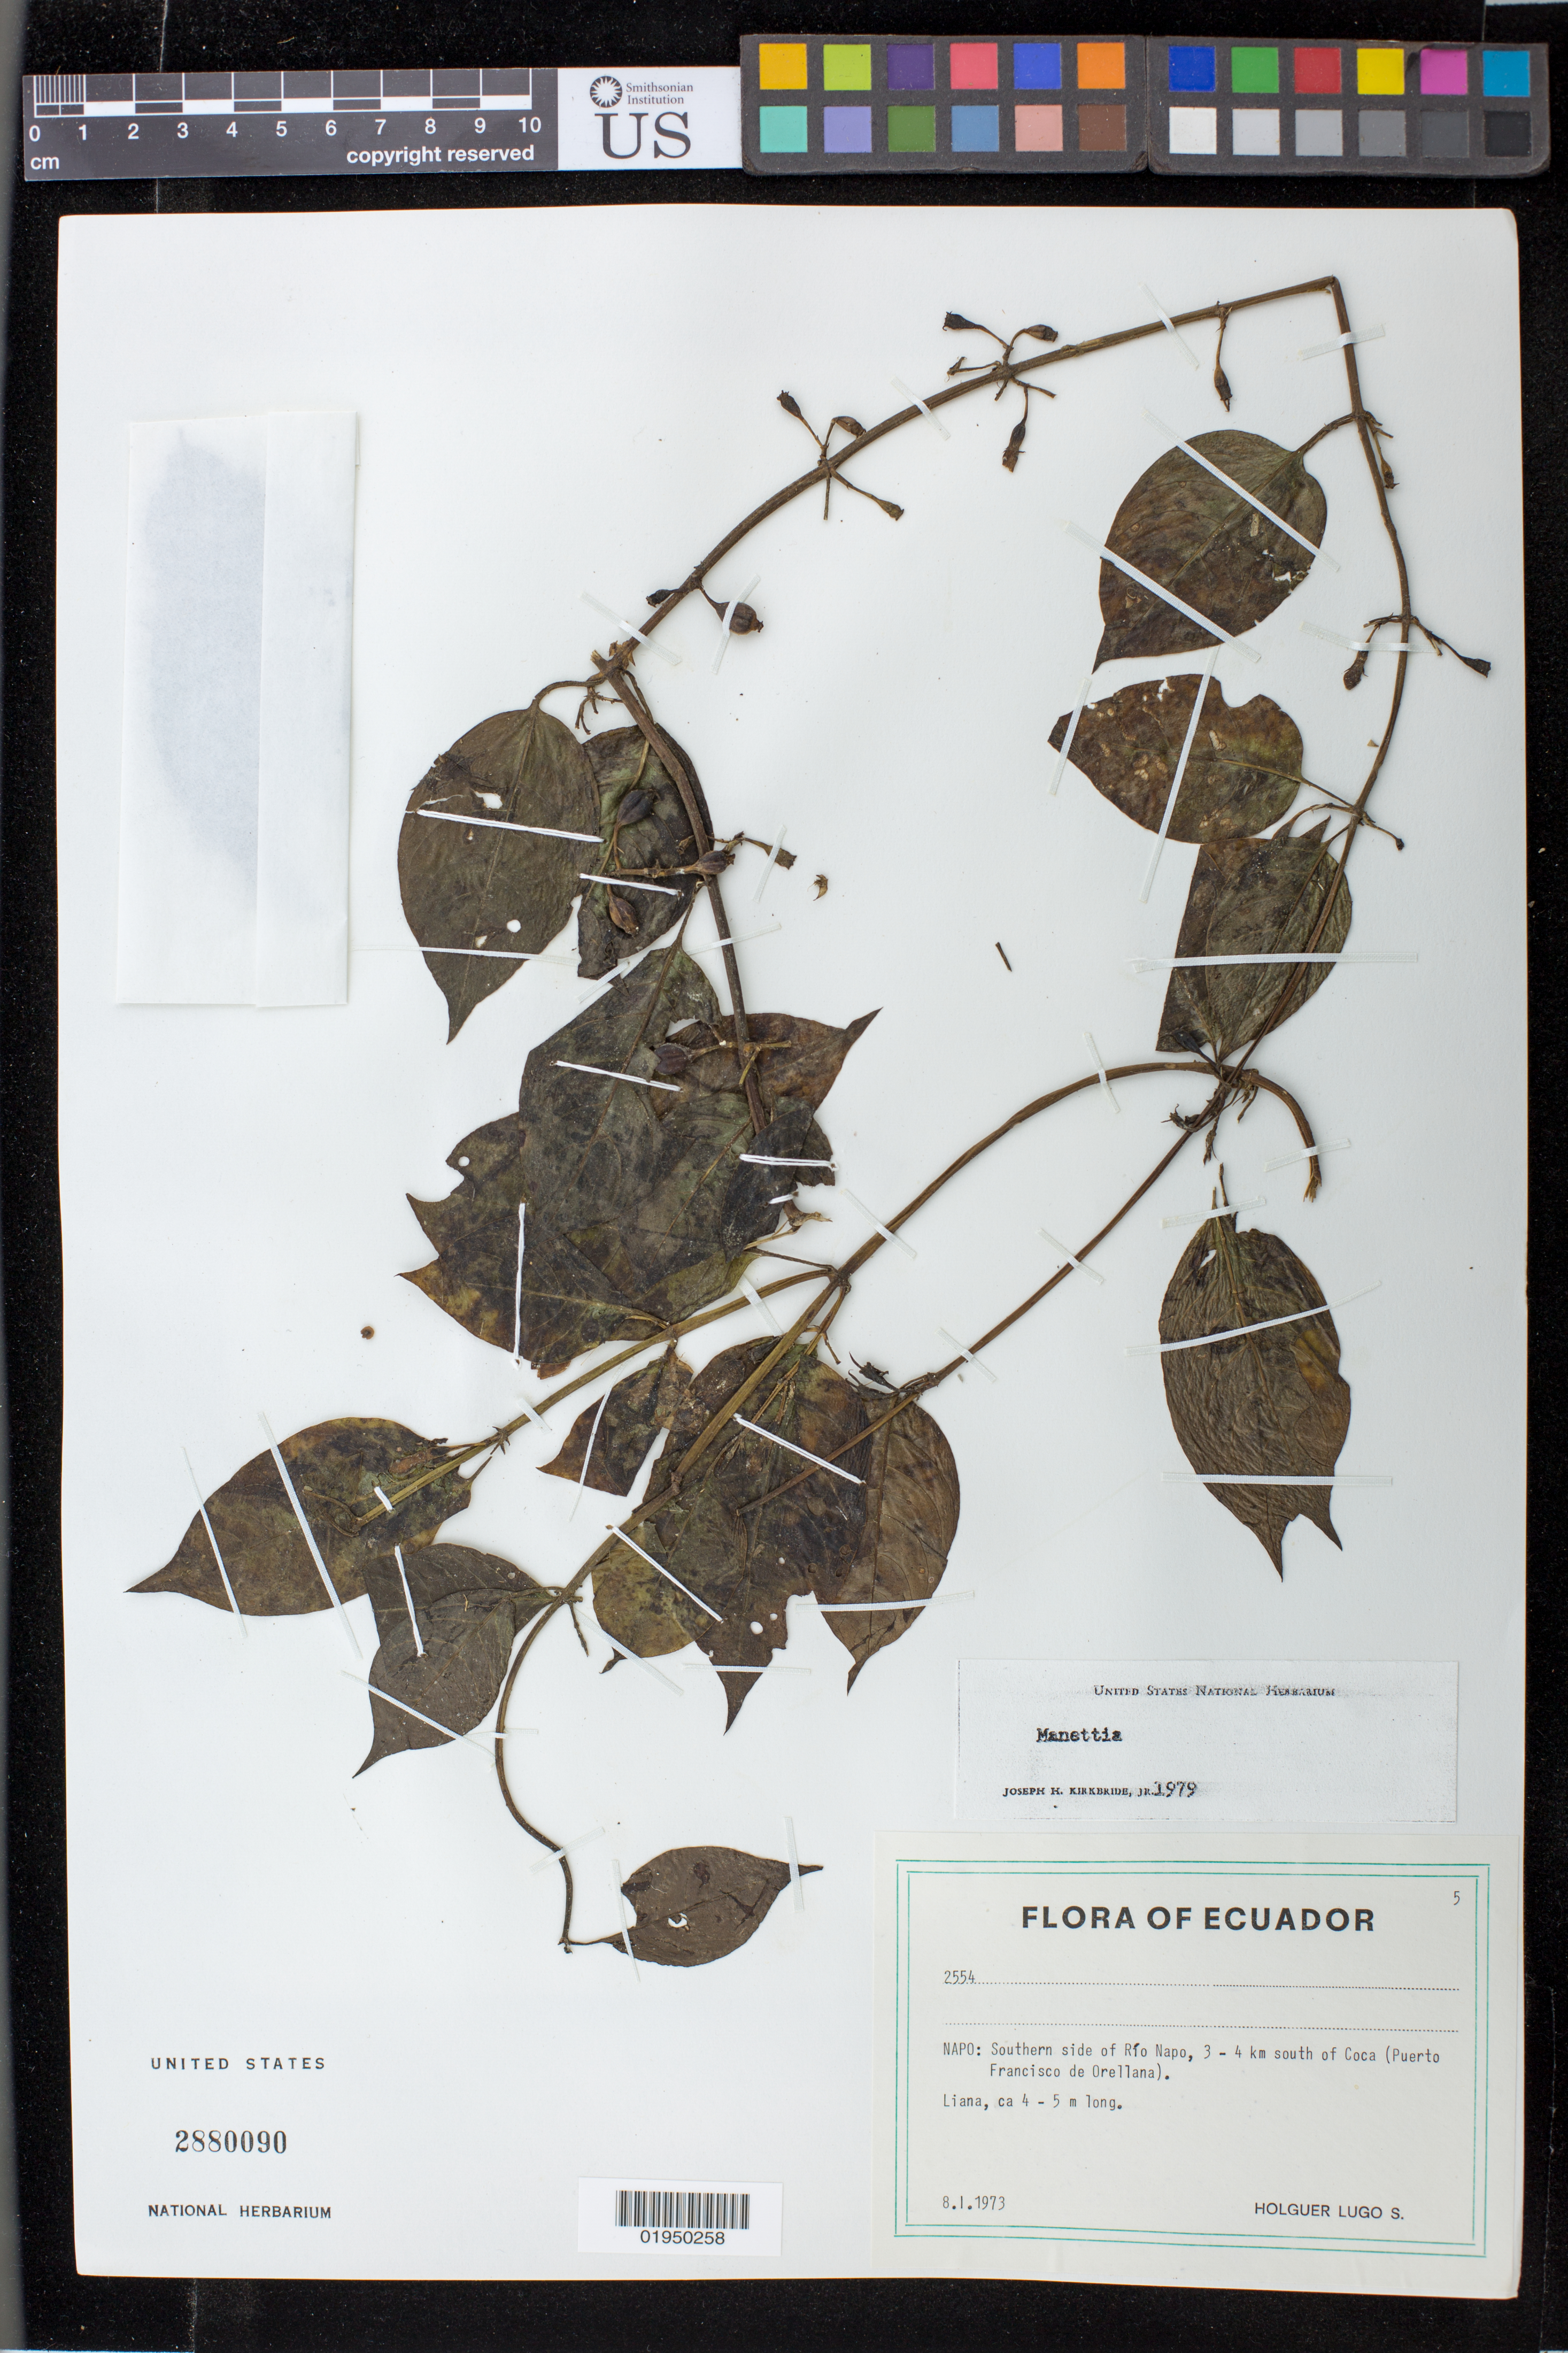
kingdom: Plantae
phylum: Tracheophyta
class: Magnoliopsida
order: Gentianales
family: Rubiaceae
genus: Manettia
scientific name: Manettia sp.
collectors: H. Lugo S.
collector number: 2554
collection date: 1973-01-08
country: Ecuador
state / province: Napo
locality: Southern side of Rio Napo, 3 - 4 km south of Coca (Puerto Francisco de Orellana).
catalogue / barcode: US 2880090